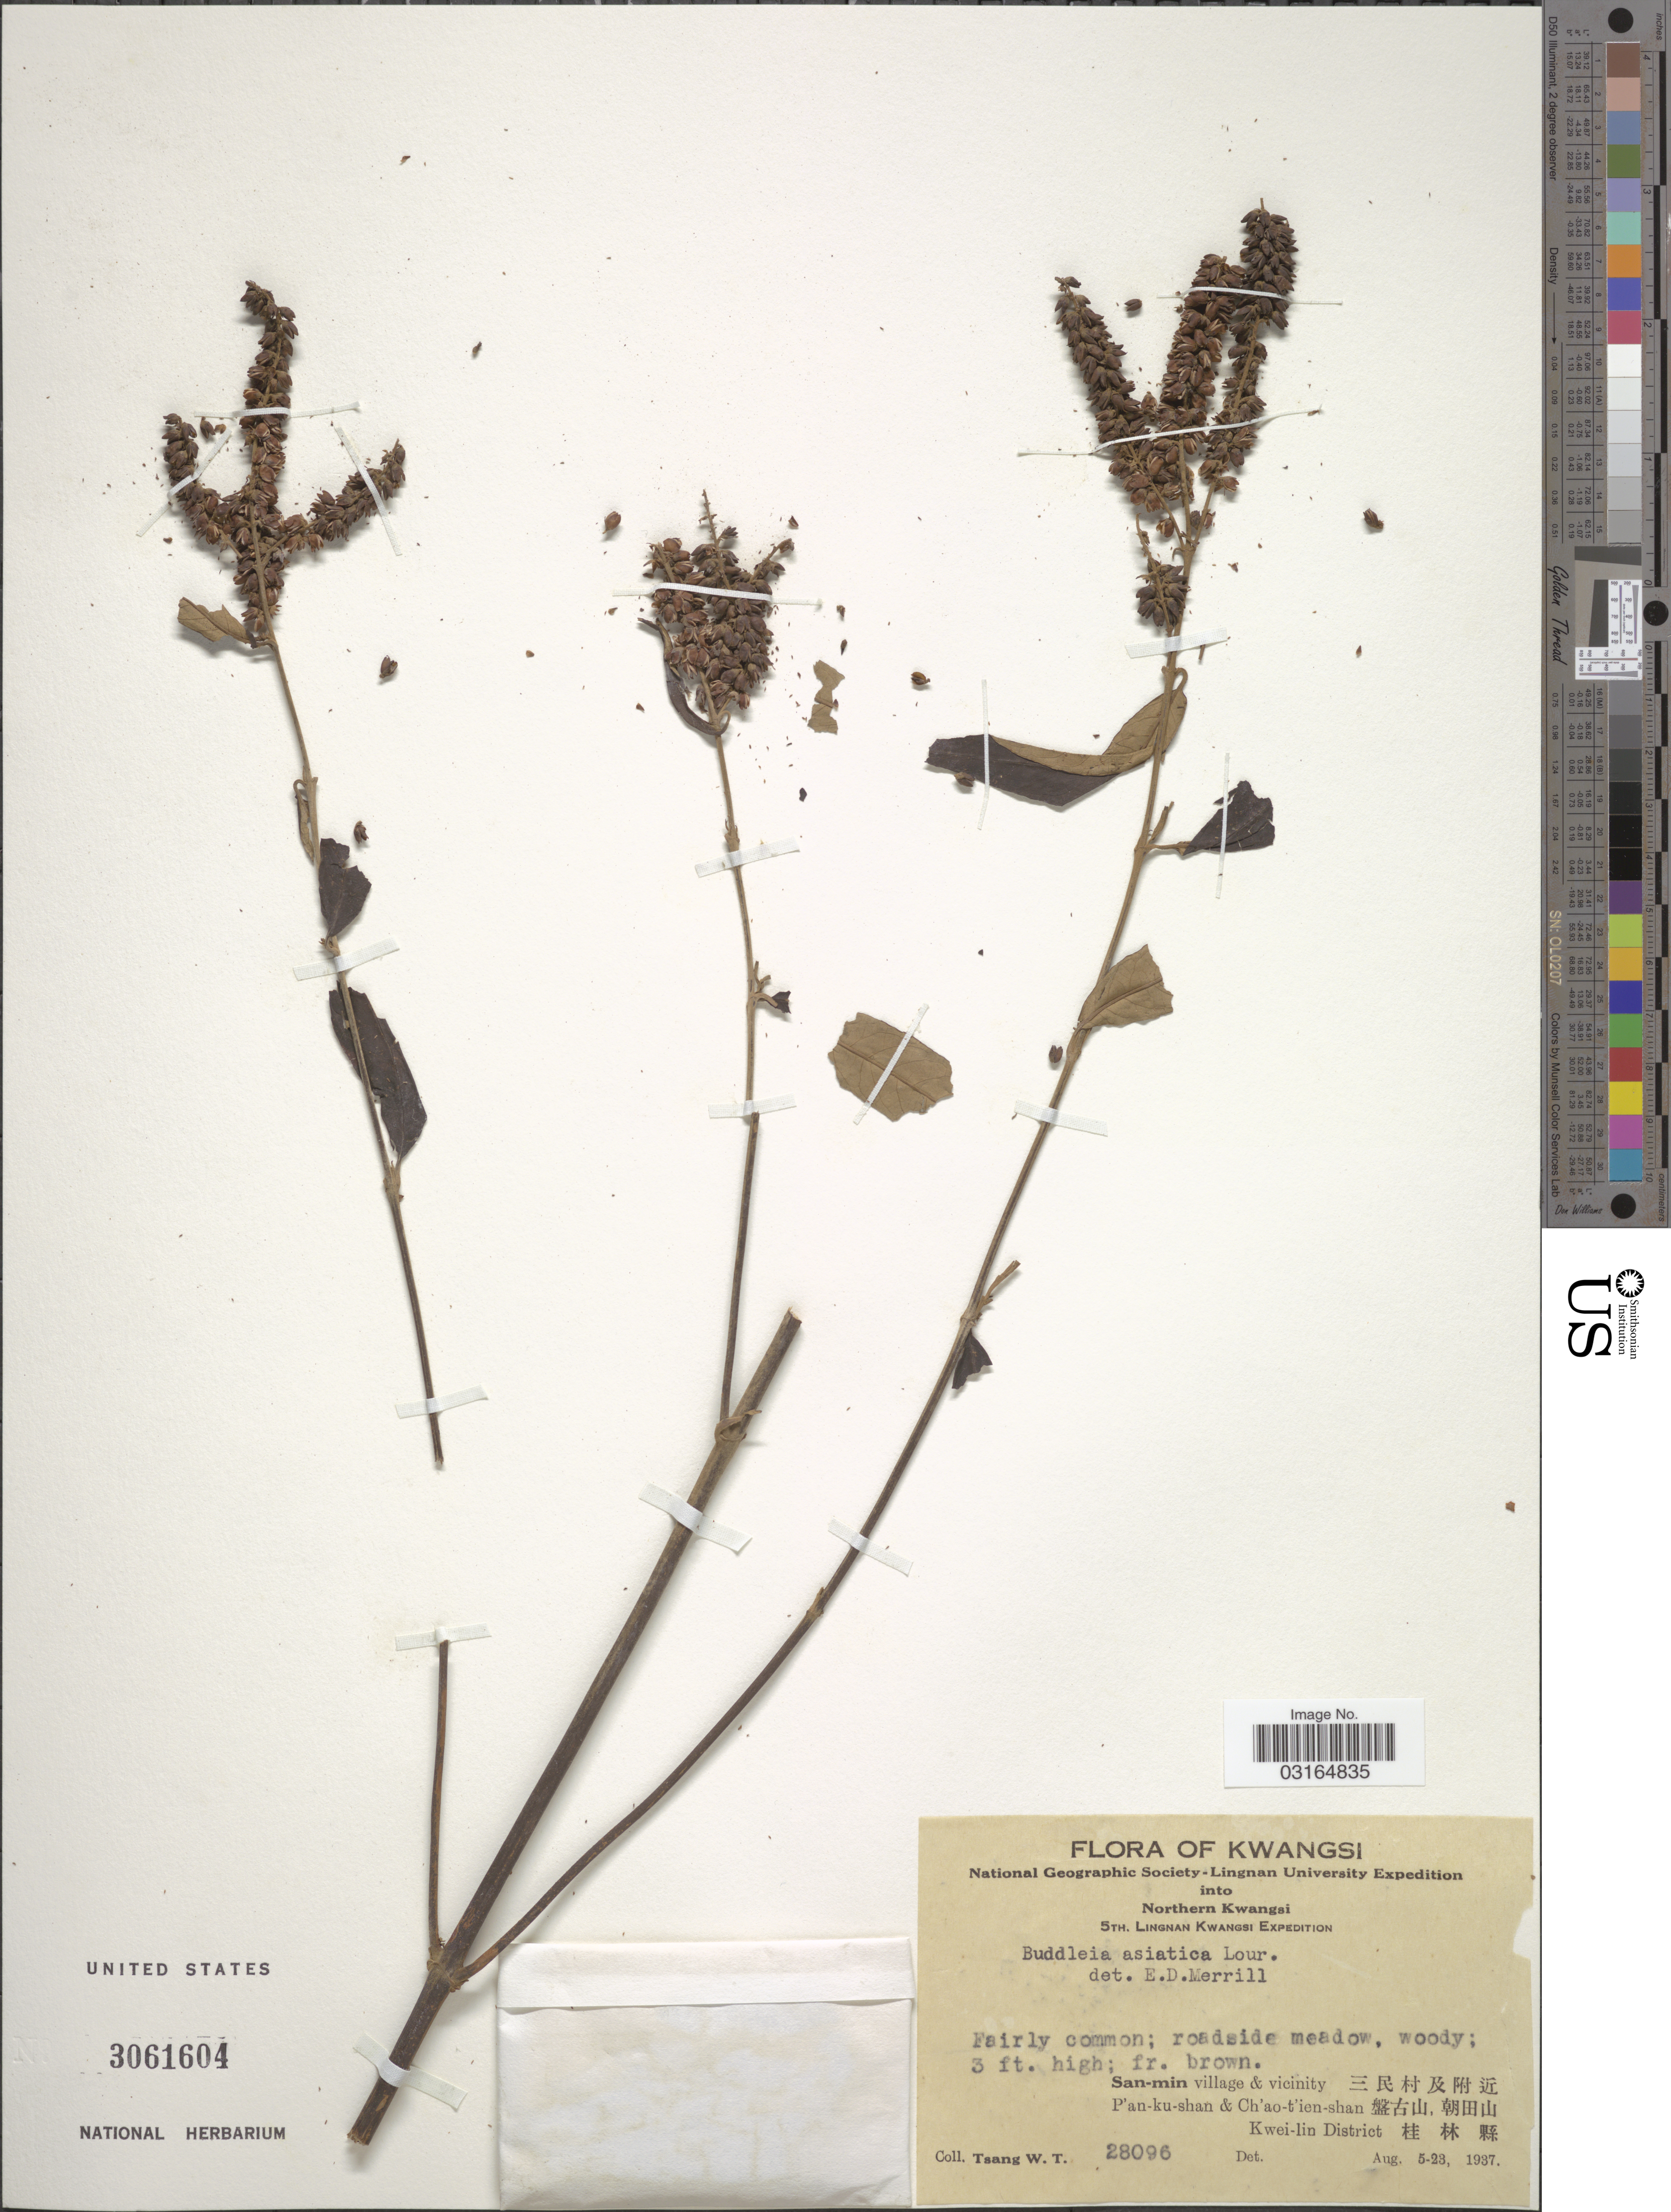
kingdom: Plantae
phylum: Tracheophyta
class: Magnoliopsida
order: Lamiales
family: Scrophulariaceae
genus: Buddleja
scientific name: Buddleja asiatica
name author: Lour.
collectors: W. T. Tsang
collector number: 28096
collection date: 1937-08-05/1937-08-23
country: China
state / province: Guangxi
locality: Northern Kwangsi. San-min village & vicinity, P'an-ku-shan & Ch'ao-t'ien-shan, Kwei-lin District.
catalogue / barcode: US 3061604